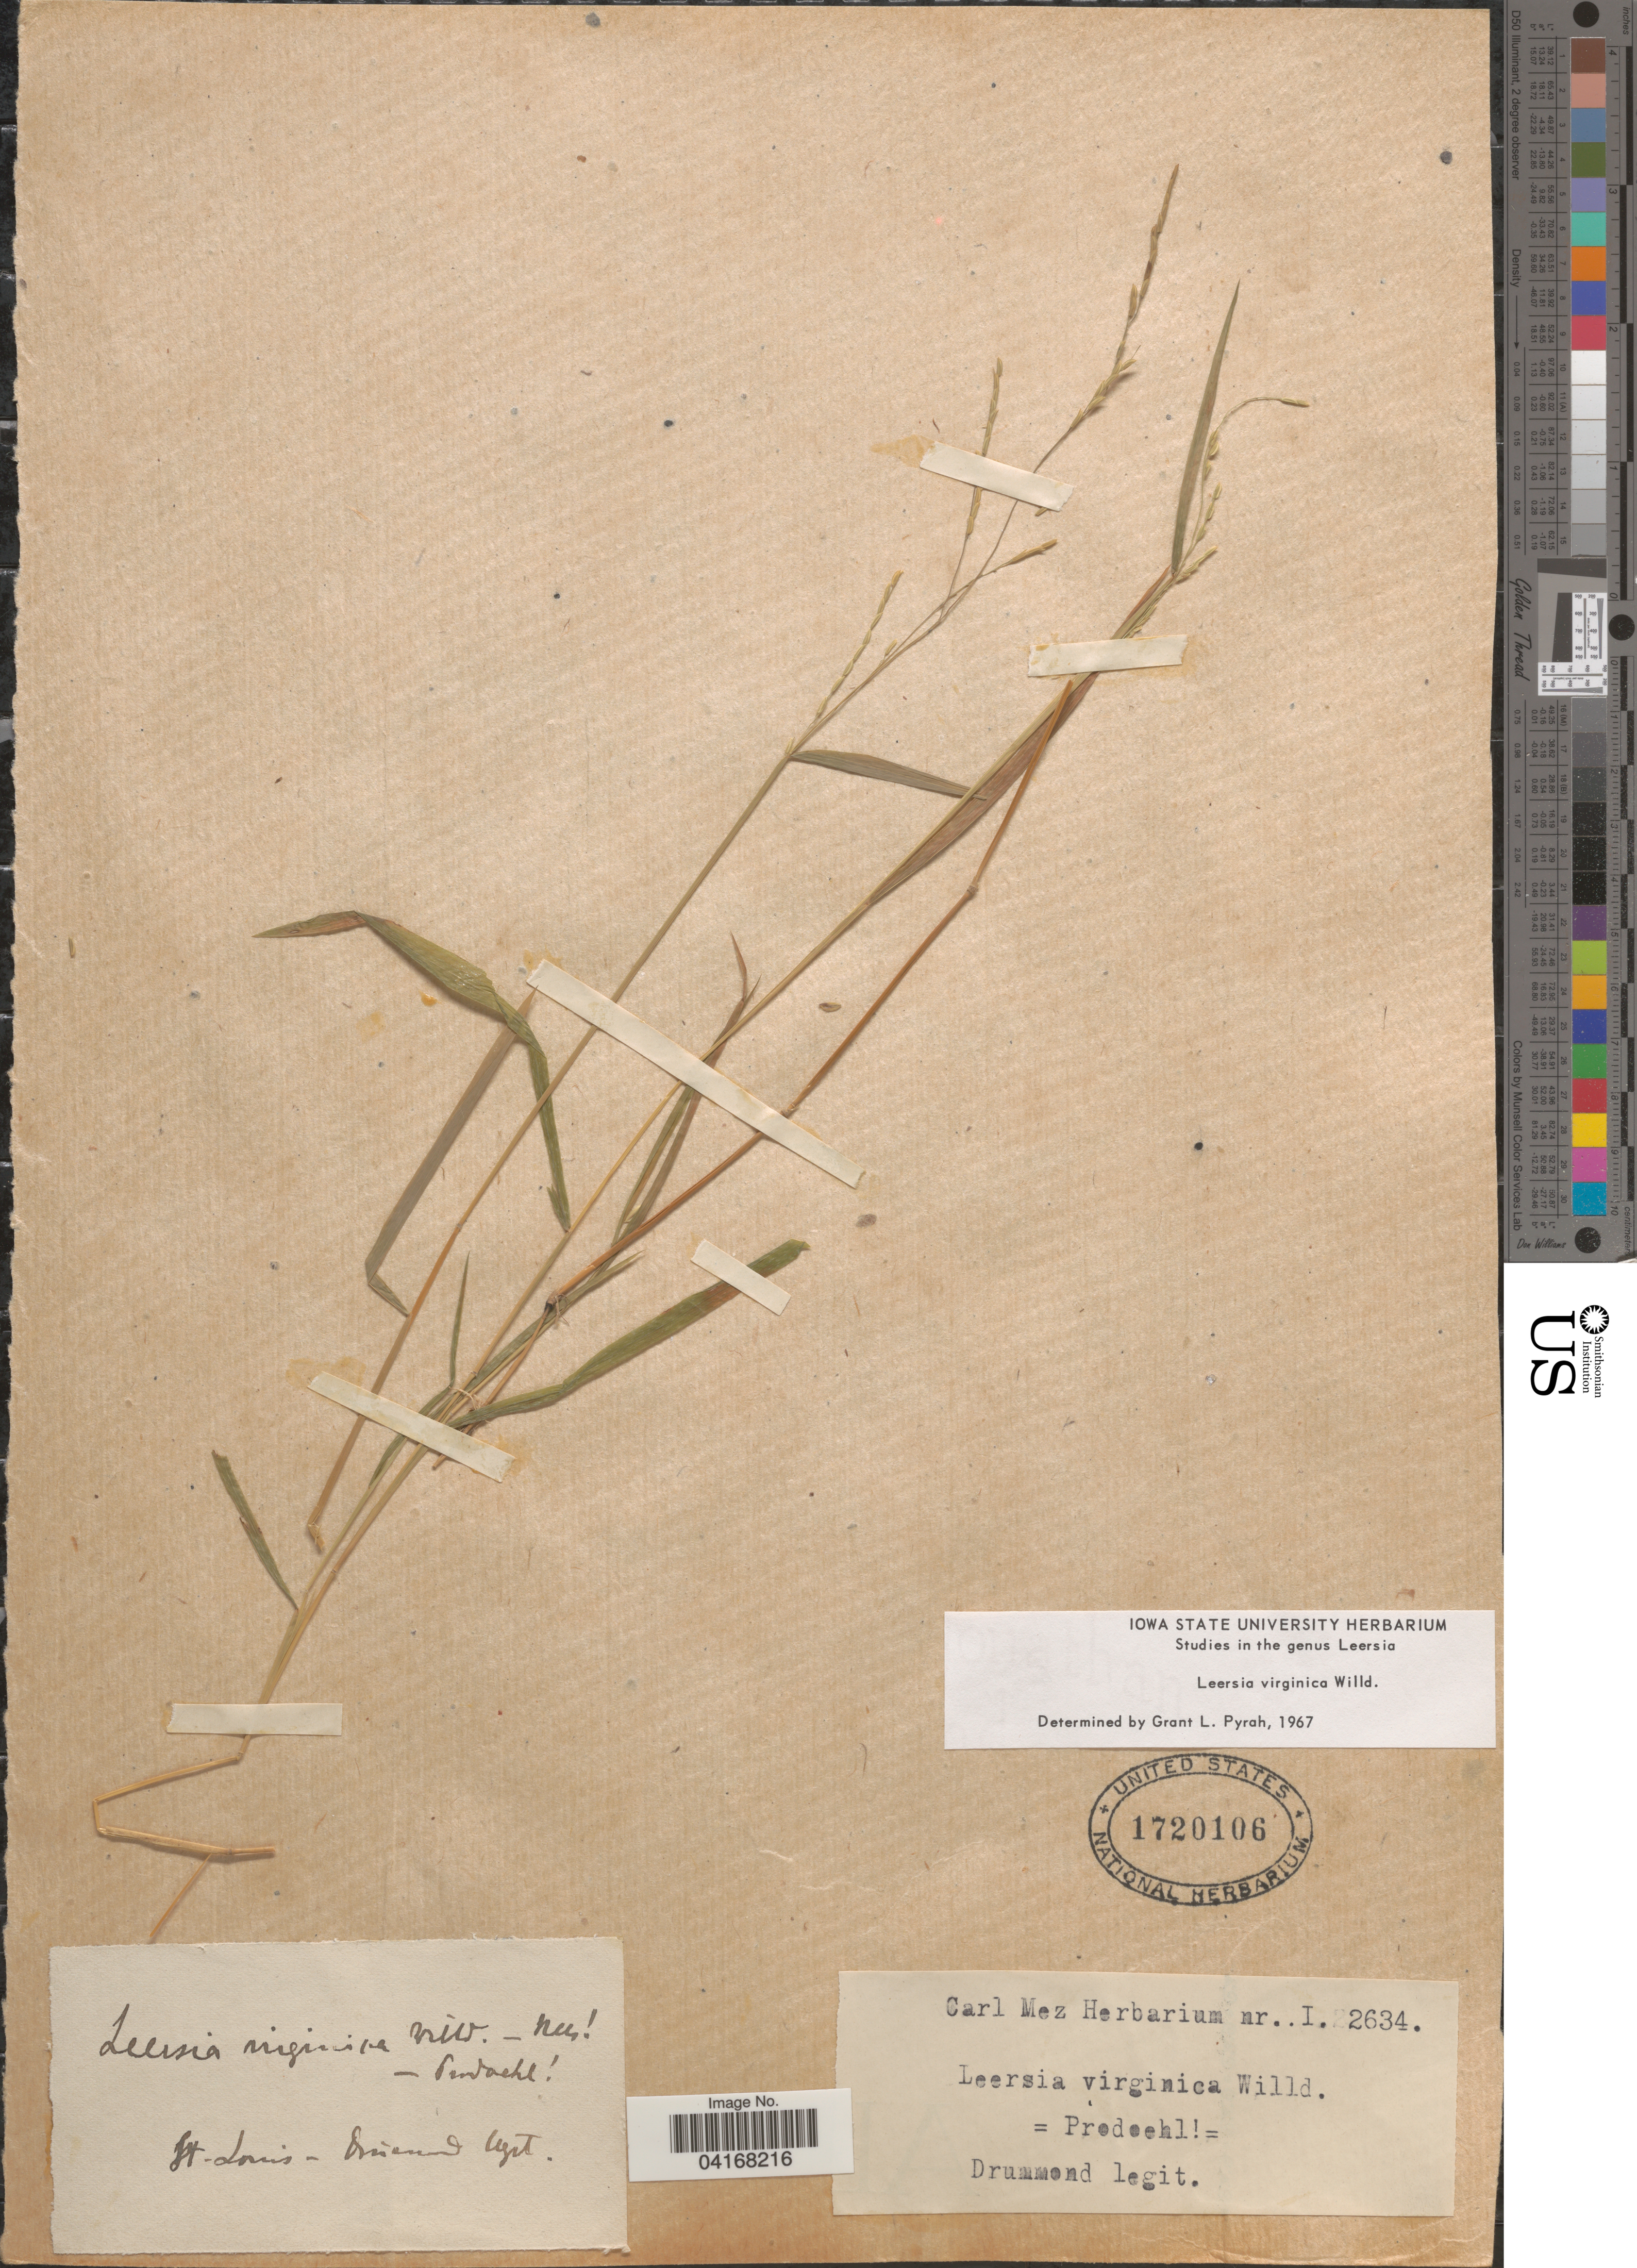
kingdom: Plantae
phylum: Tracheophyta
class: Liliopsida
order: Poales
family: Poaceae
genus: Leersia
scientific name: Leersia virginica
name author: Willd.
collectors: -. Drummond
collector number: I2634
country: United States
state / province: Missouri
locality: St. Louis.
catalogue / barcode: US 1720106